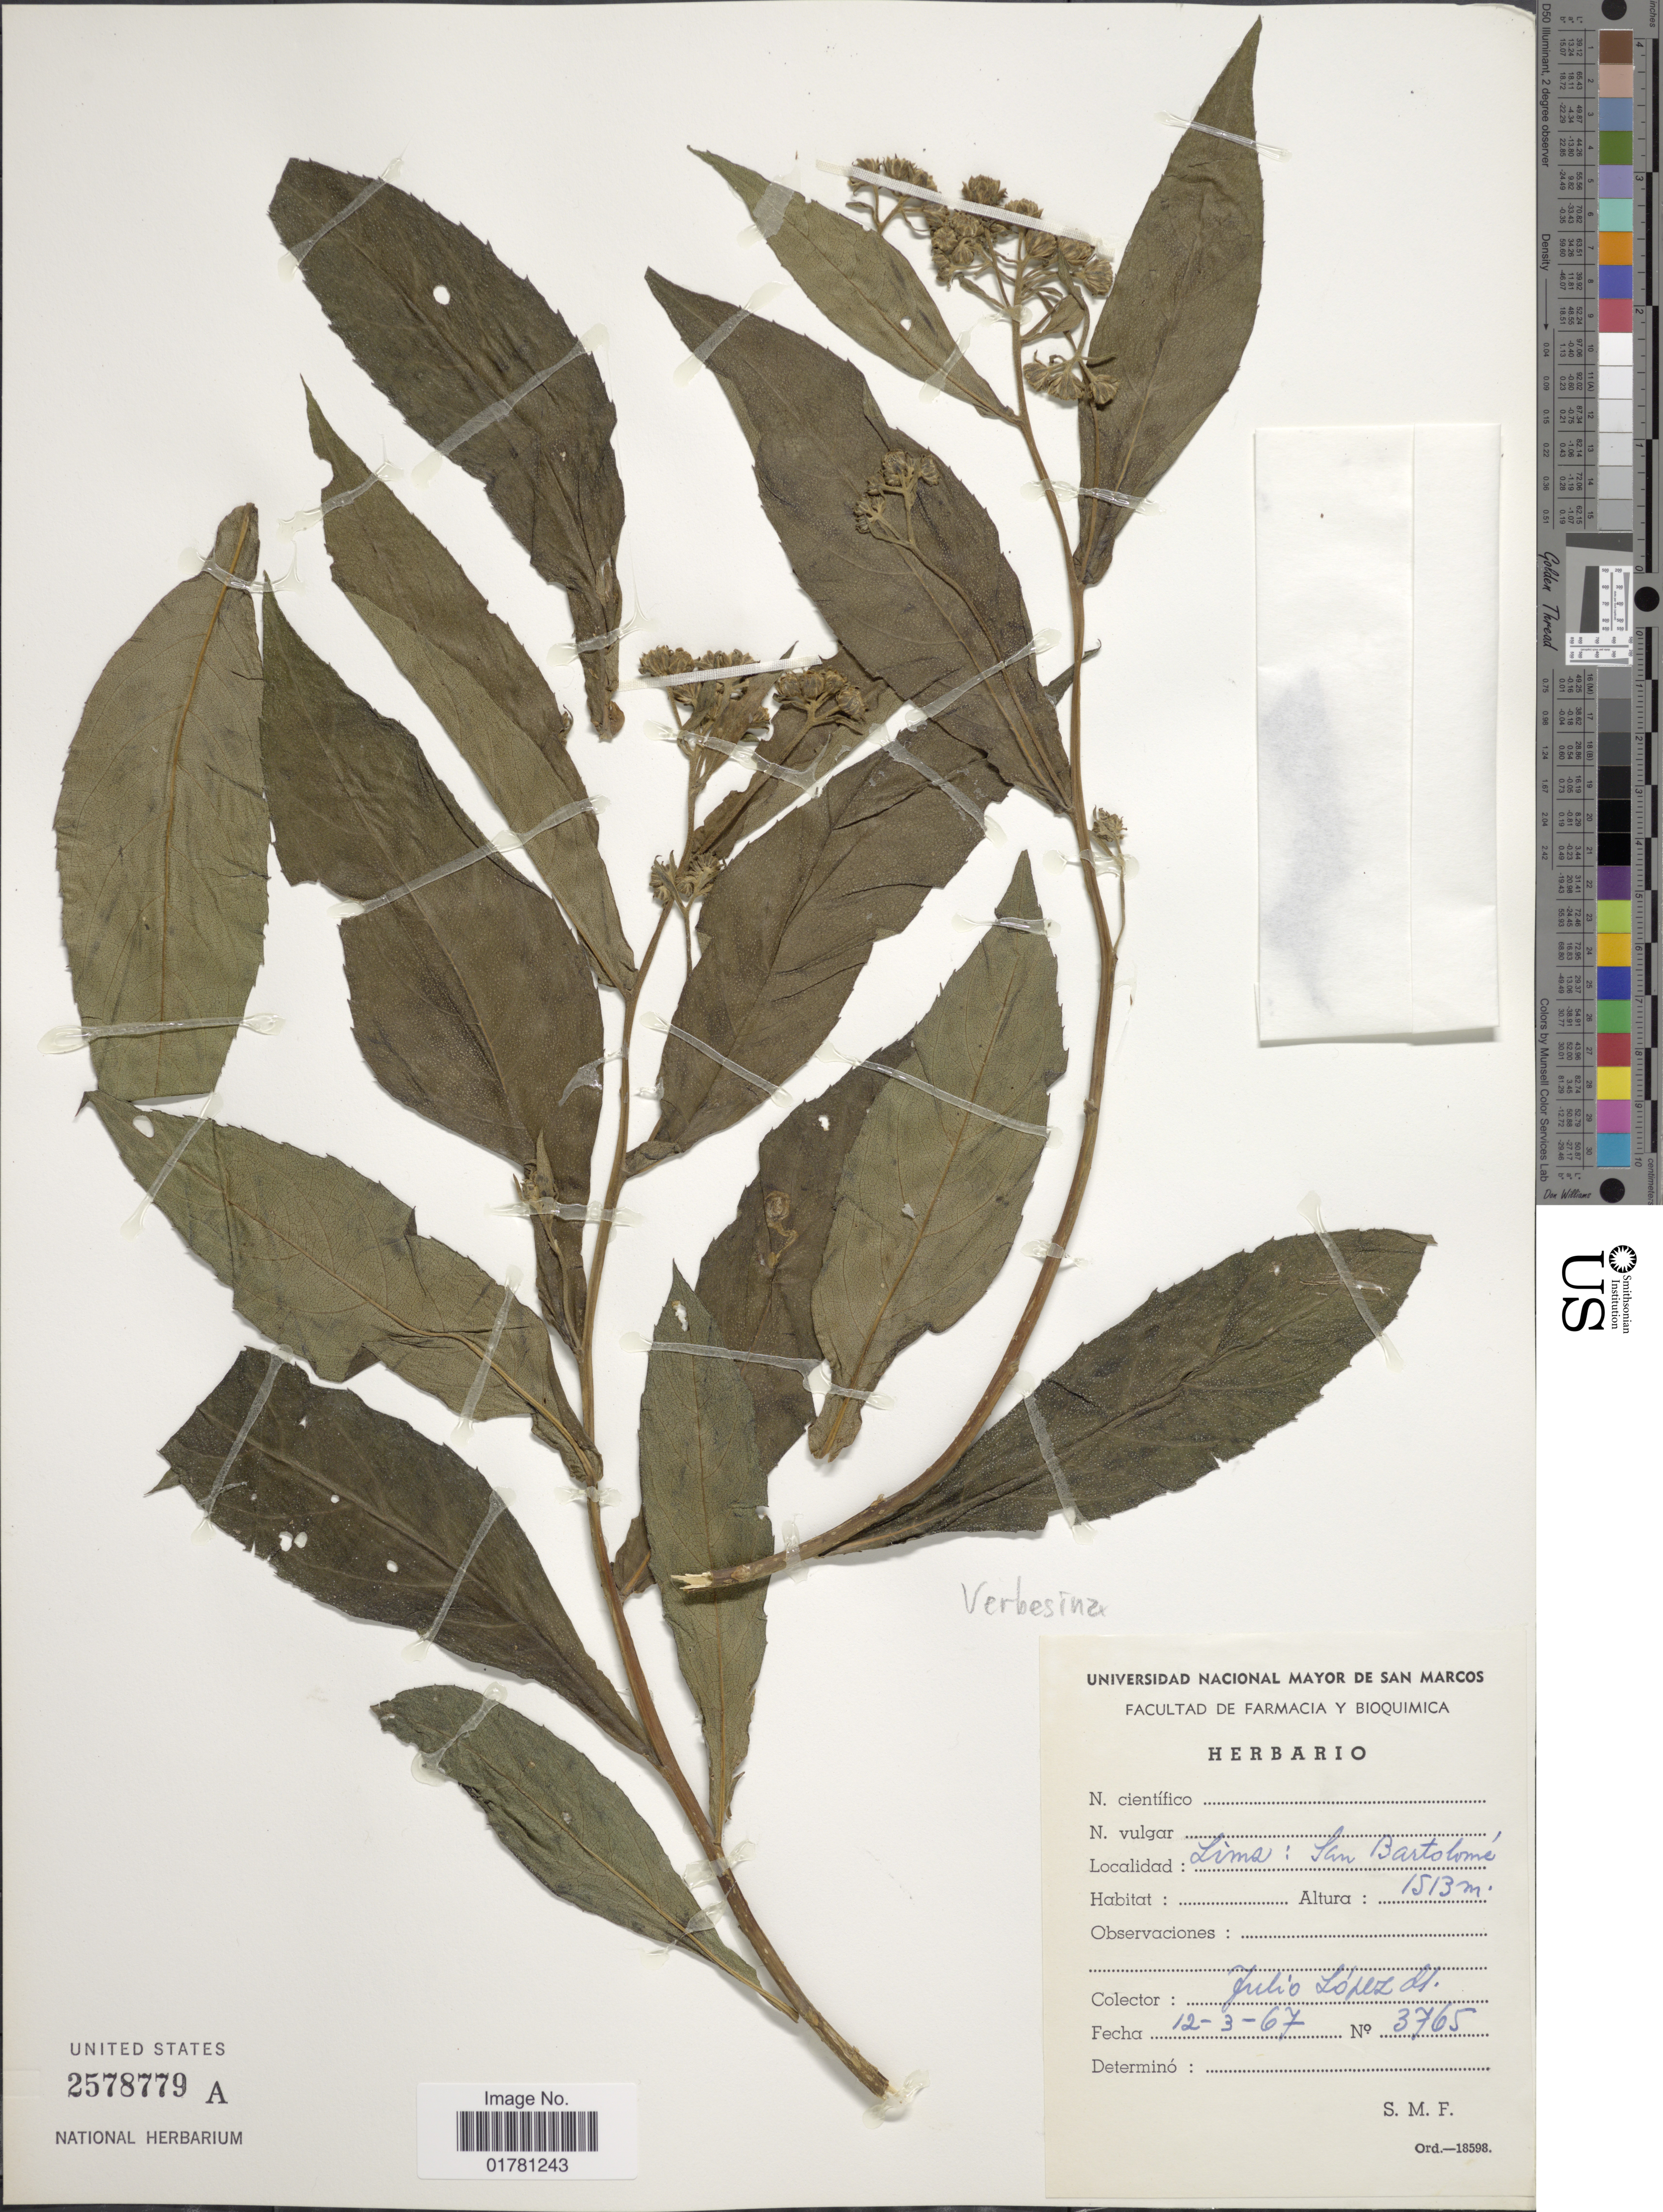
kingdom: Plantae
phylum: Tracheophyta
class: Magnoliopsida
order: Asterales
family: Asteraceae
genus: Verbesina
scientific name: Verbesina saubinetioides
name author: S.F. Blake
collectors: J. Lopez M.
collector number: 3765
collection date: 1967-03-12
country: Peru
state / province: Lima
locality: San Bartolomé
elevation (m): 1513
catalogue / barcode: US 2578779A